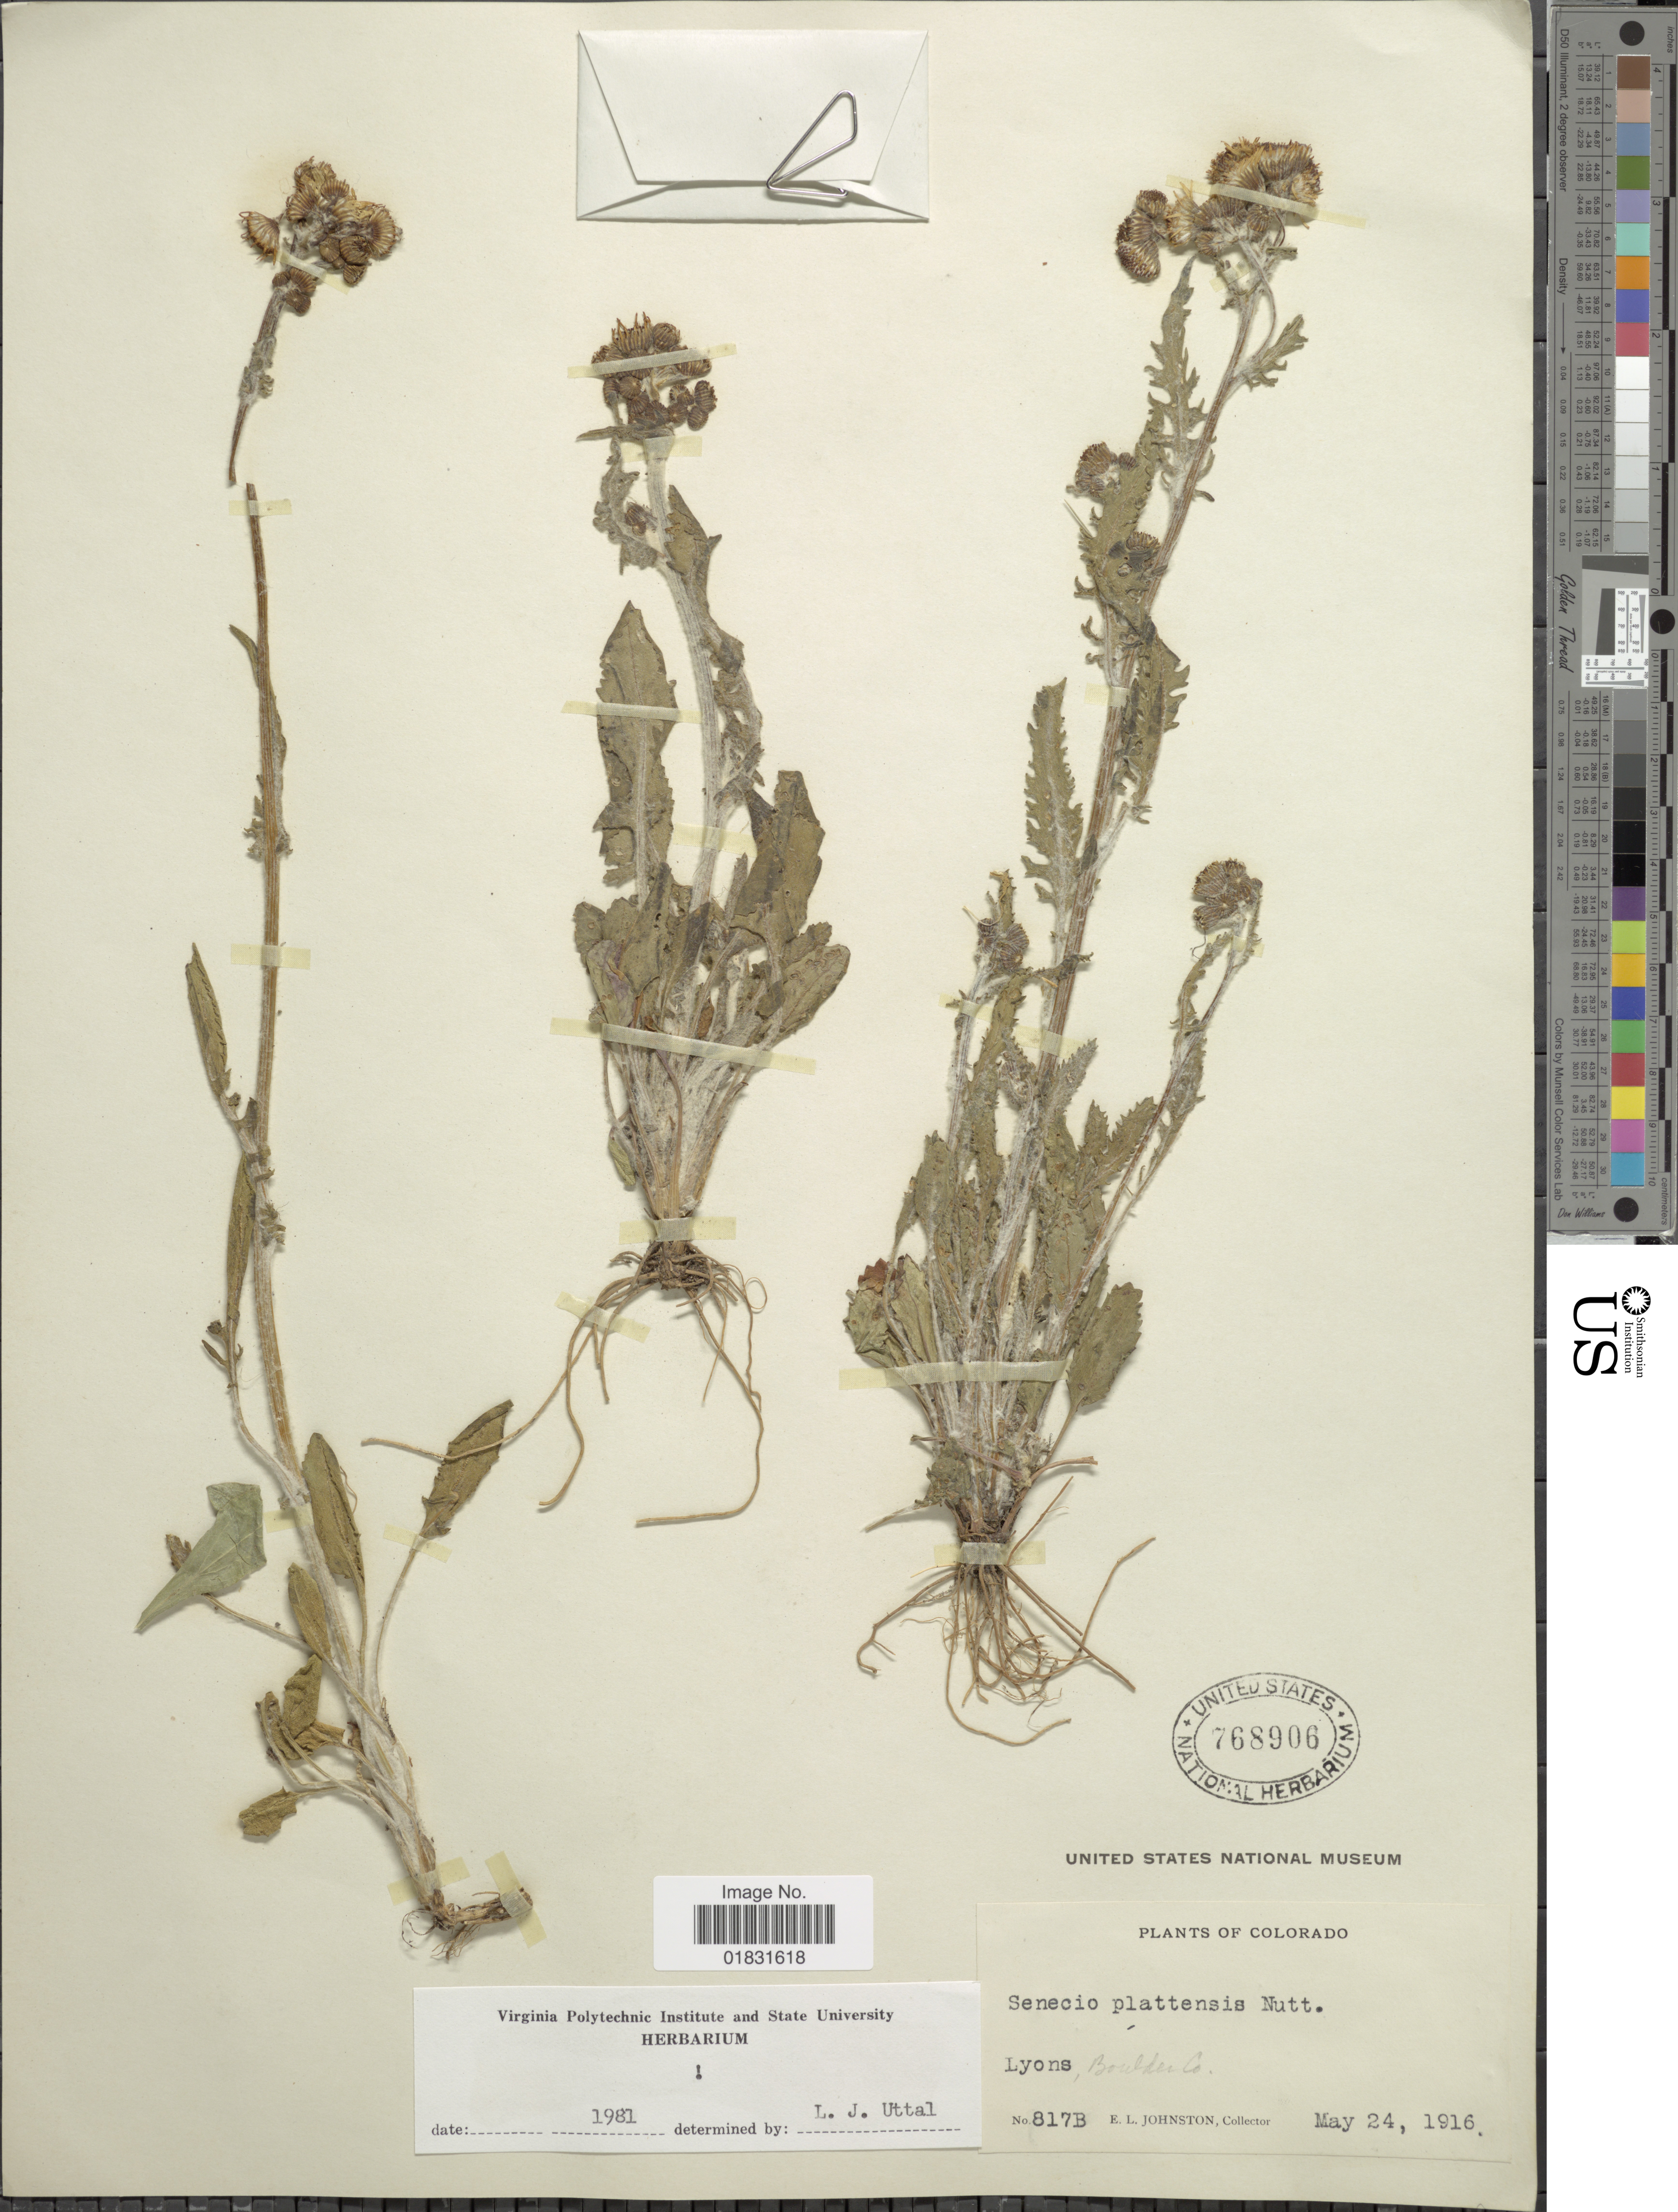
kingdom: Plantae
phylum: Tracheophyta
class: Magnoliopsida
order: Asterales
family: Asteraceae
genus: Packera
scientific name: Packera plattensis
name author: W.A. Weber & Á. Löve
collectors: E. L. Johnston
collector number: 817B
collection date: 1916-05-24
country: United States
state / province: Colorado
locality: Lyons, Boulder Co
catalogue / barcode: US 768906